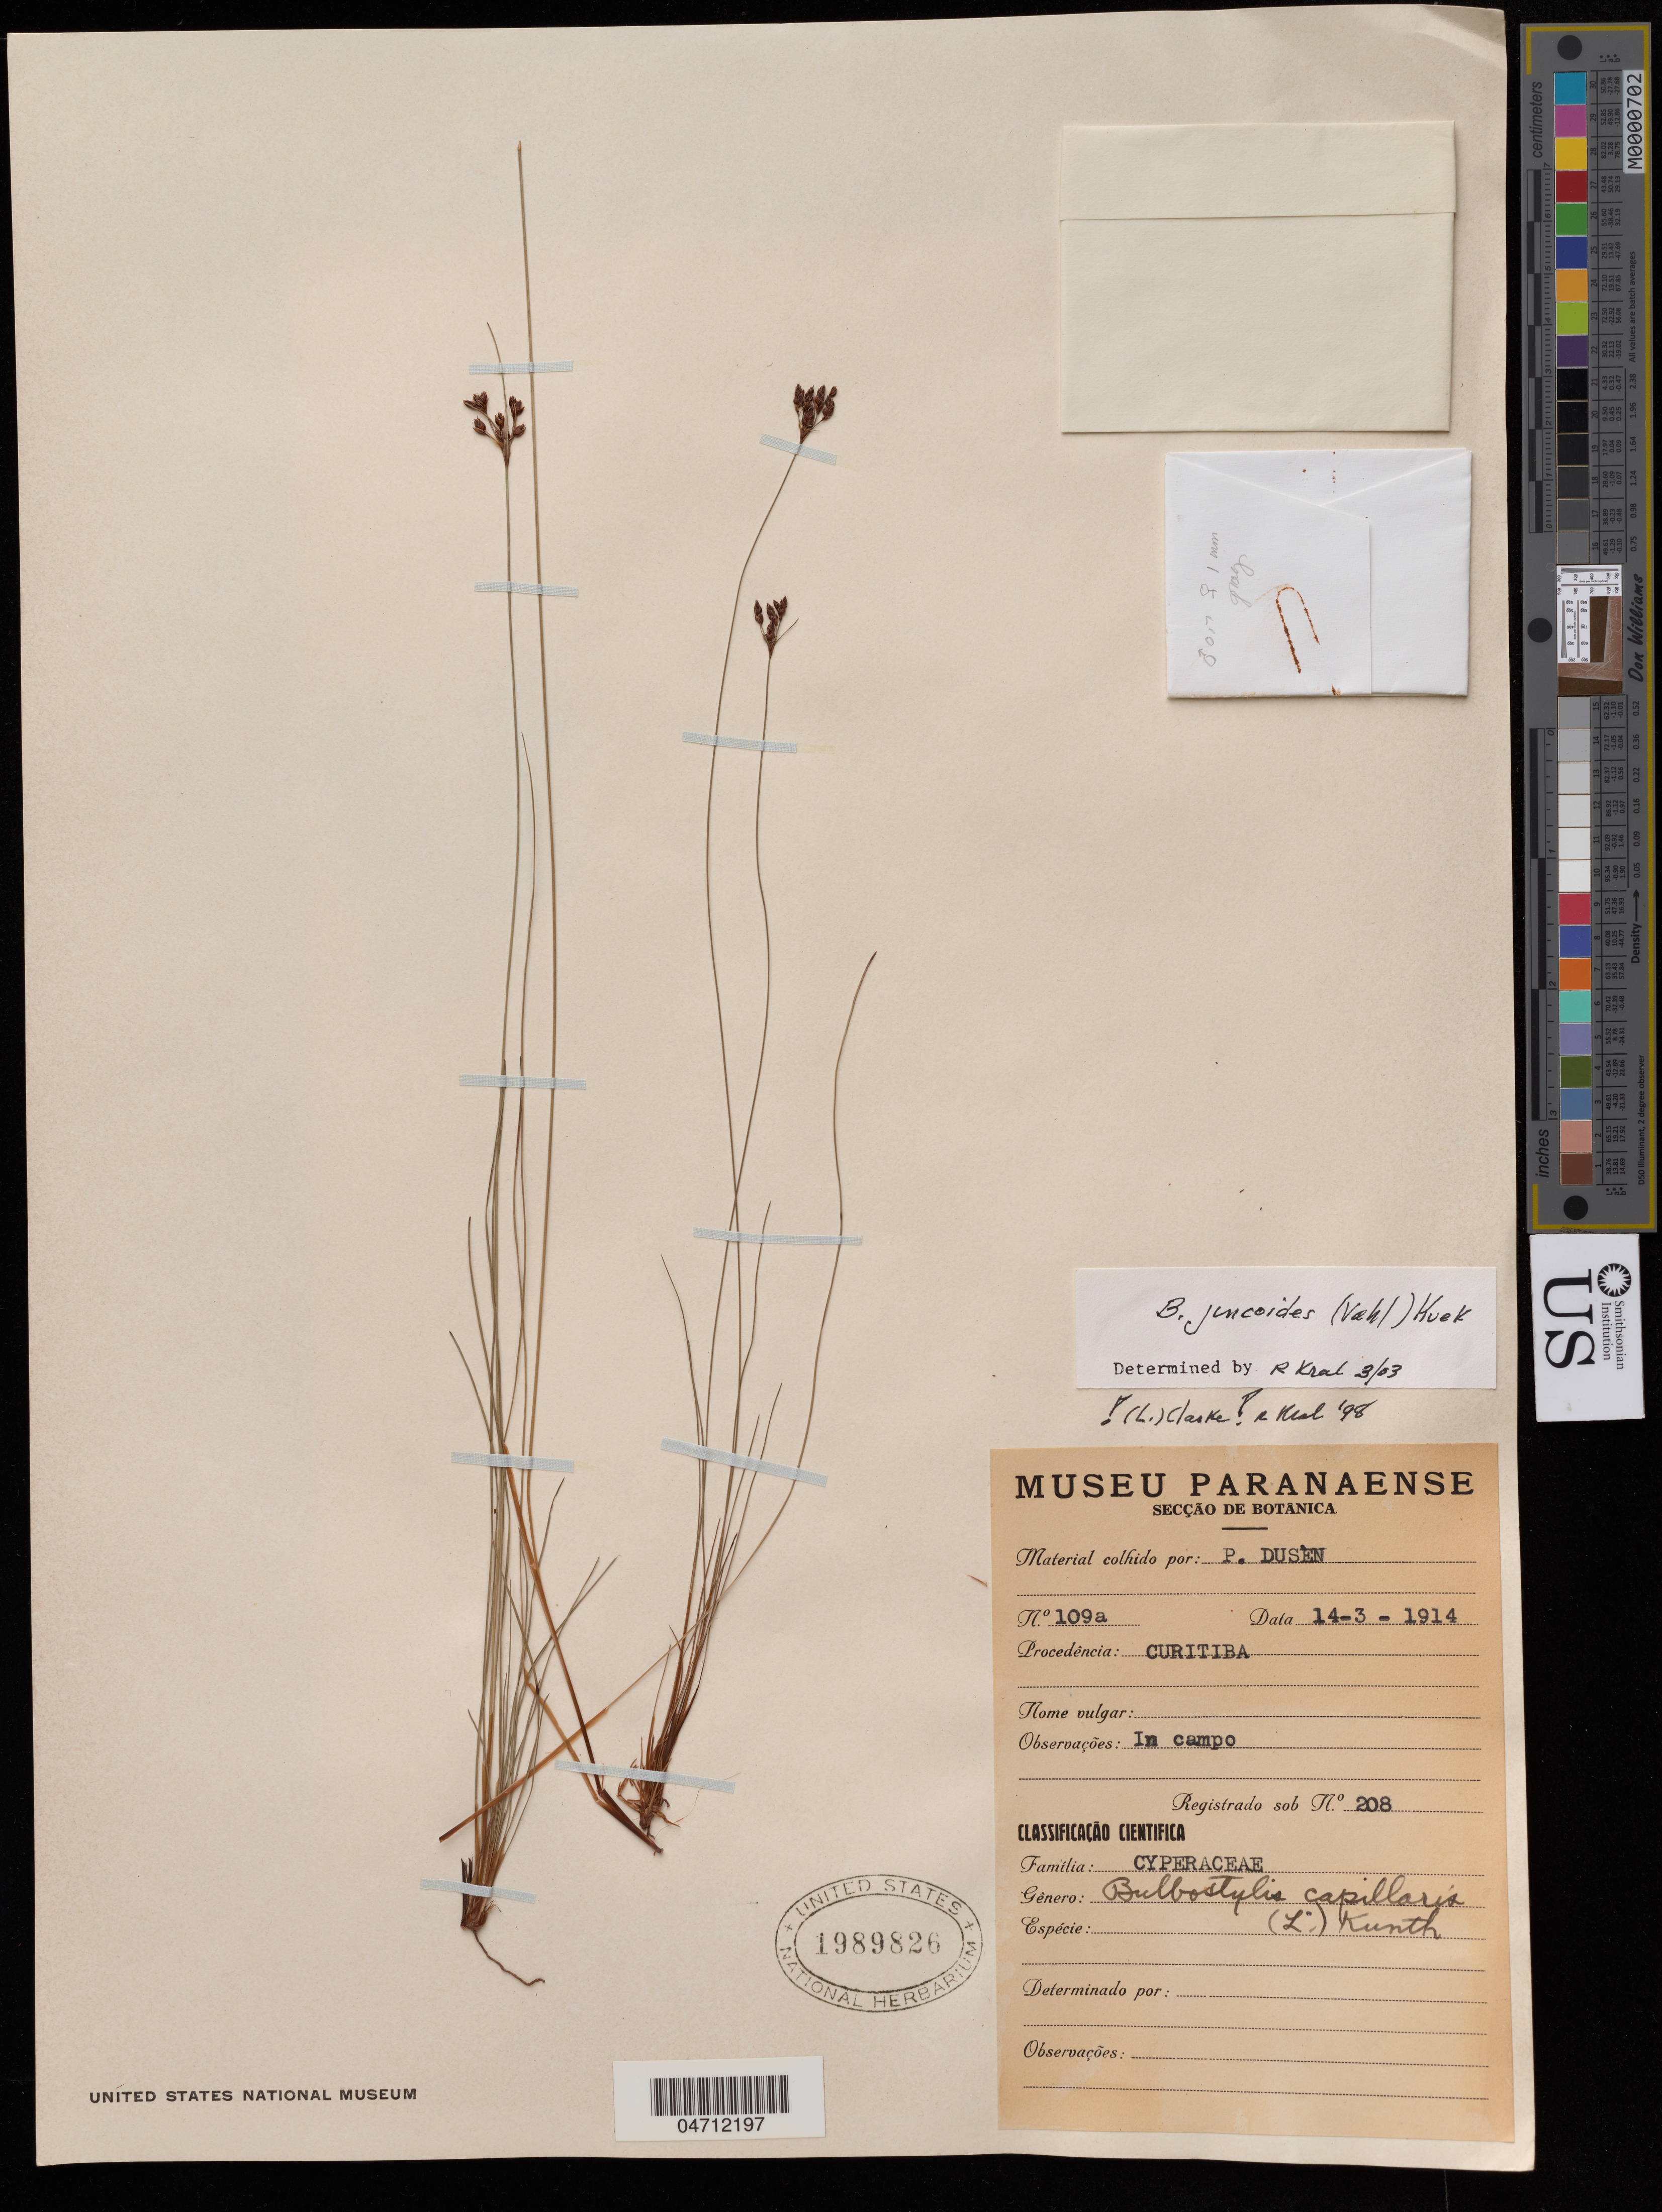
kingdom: Plantae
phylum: Tracheophyta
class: Liliopsida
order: Poales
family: Cyperaceae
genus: Bulbostylis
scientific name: Bulbostylis juncoides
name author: (Vahl) Kük. ex Herter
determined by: Kral, Robert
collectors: P. Dusén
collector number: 109 a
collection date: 1914-03-14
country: Brazil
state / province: Paraná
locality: Curityba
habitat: In campo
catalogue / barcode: US 1989826